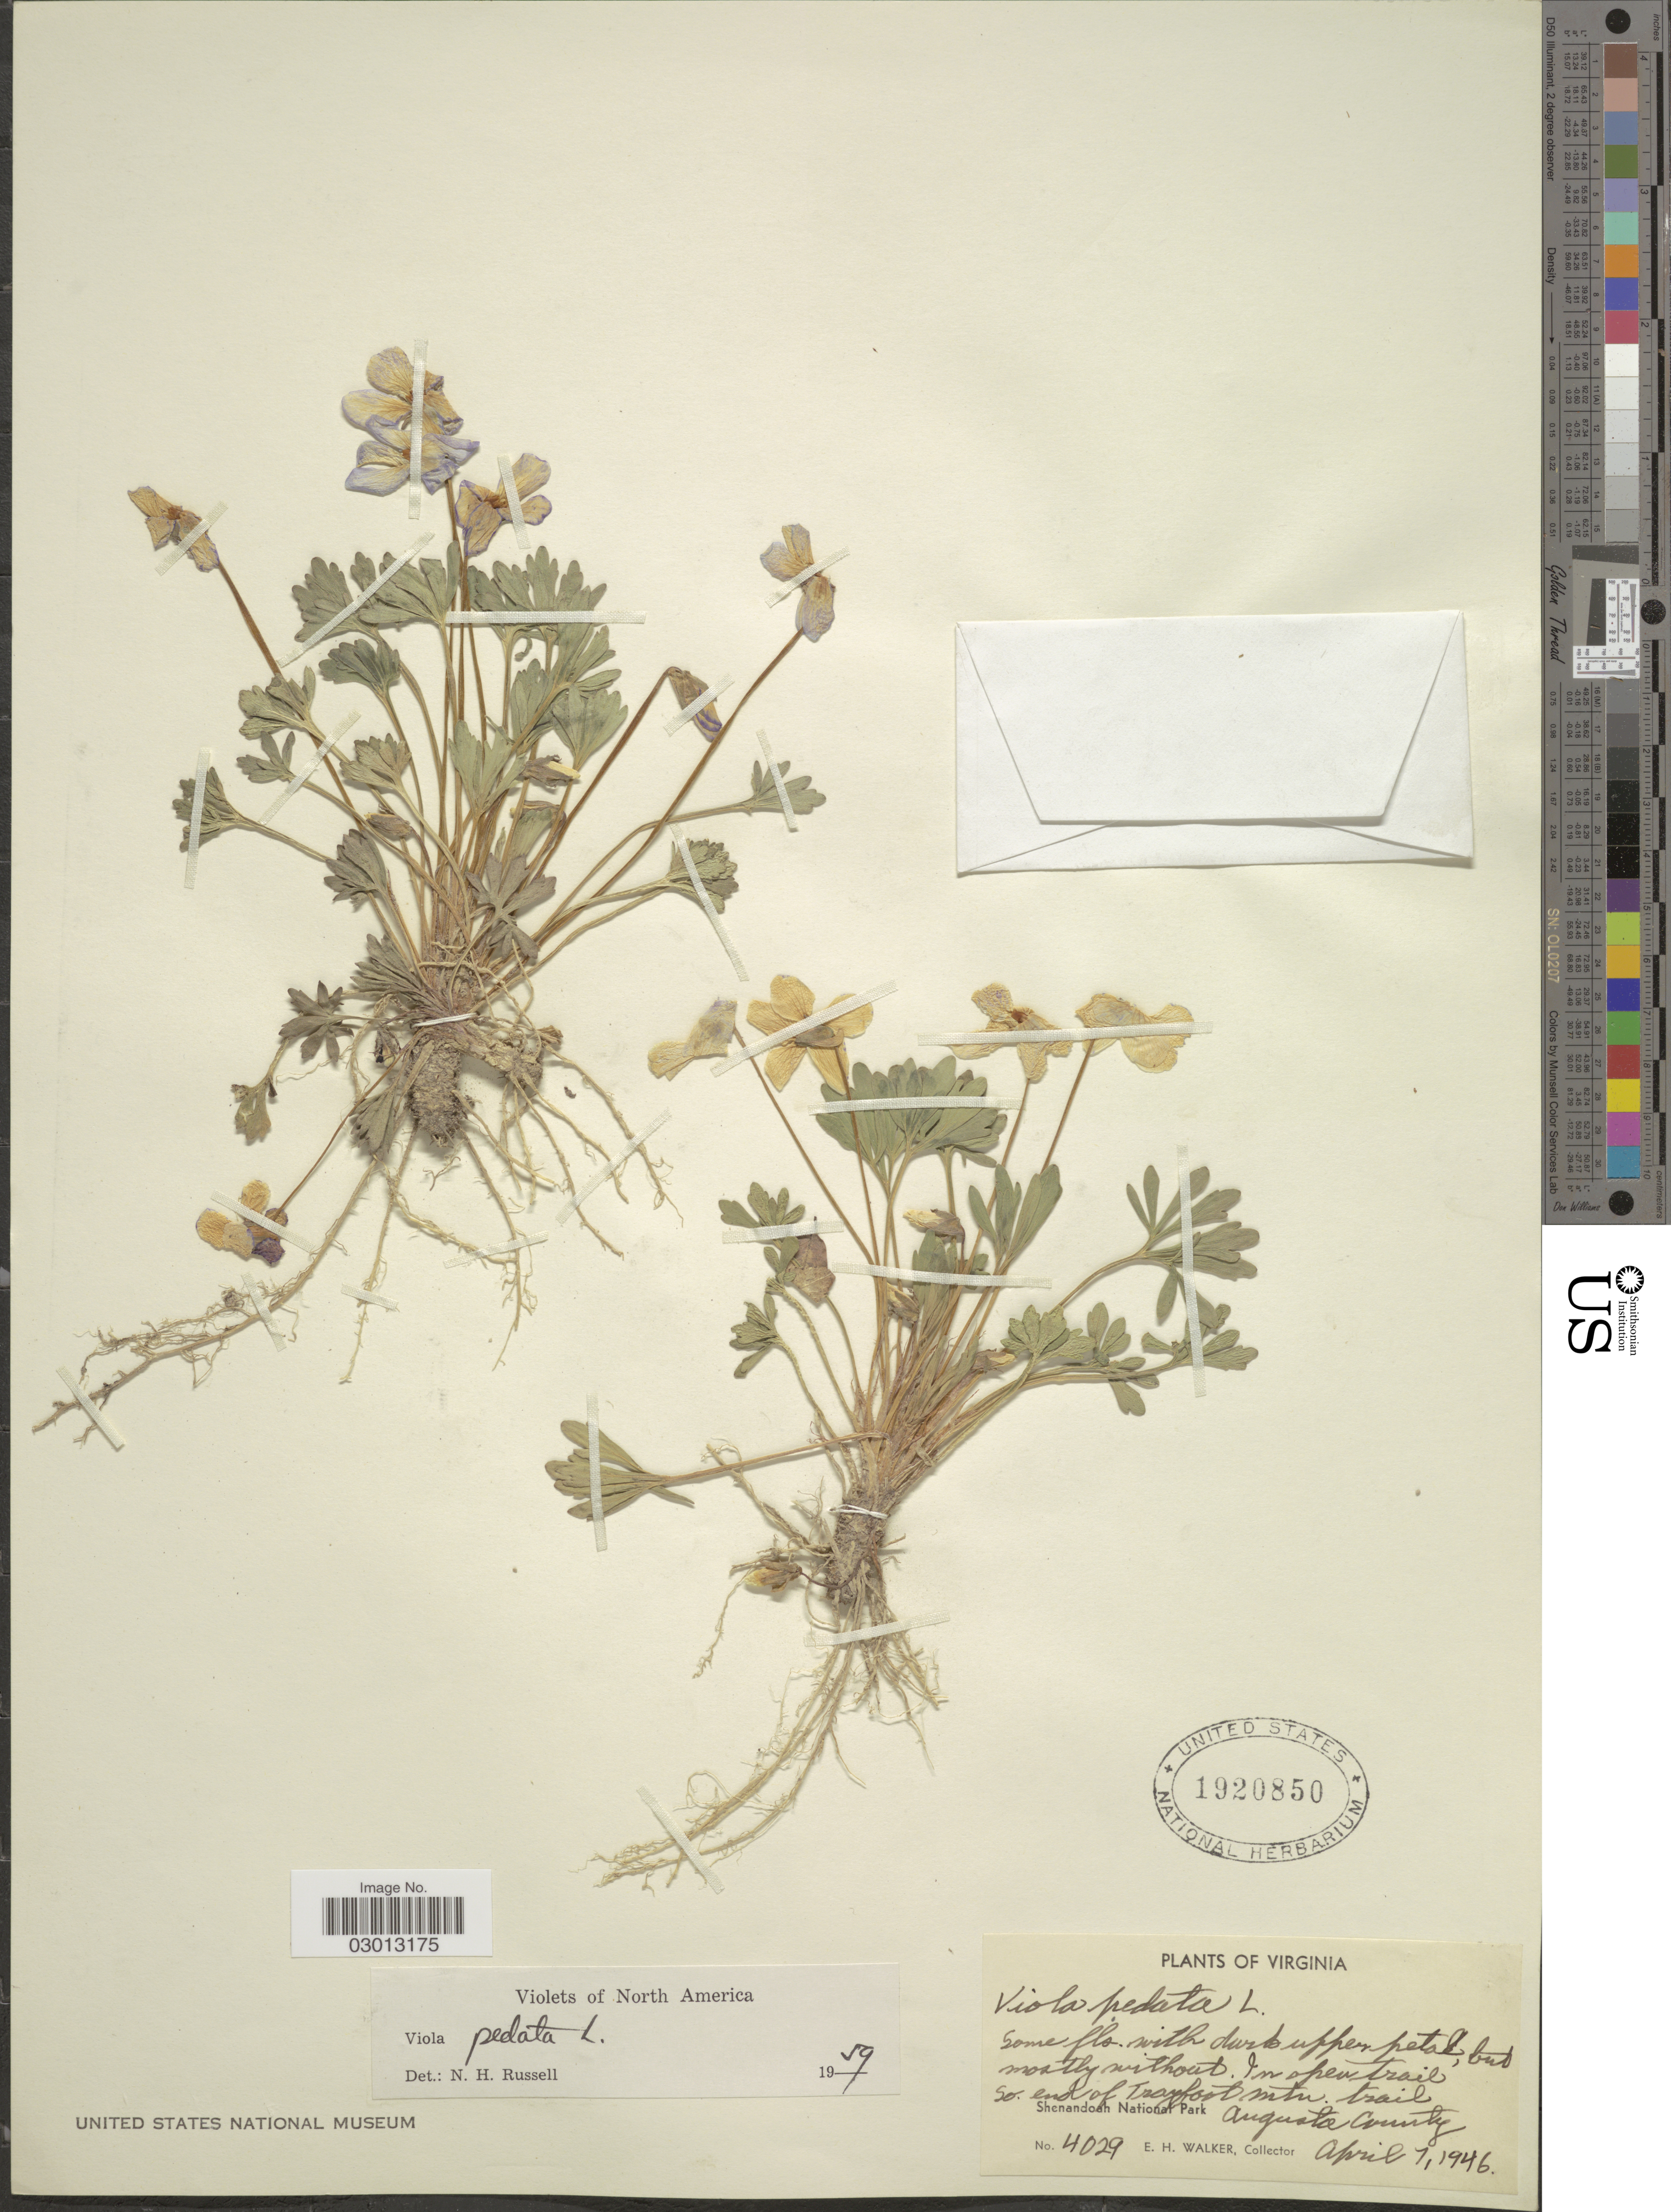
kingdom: Plantae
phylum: Tracheophyta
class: Magnoliopsida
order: Malpighiales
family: Violaceae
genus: Viola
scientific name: Viola pedata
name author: L.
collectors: E. H. Walker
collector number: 4029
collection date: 1946-04-07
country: United States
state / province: Virginia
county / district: Augusta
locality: In open trail so. end of Trayfoot mtn, trail Augusta County. Shenandoah National Park.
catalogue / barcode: US 1920850